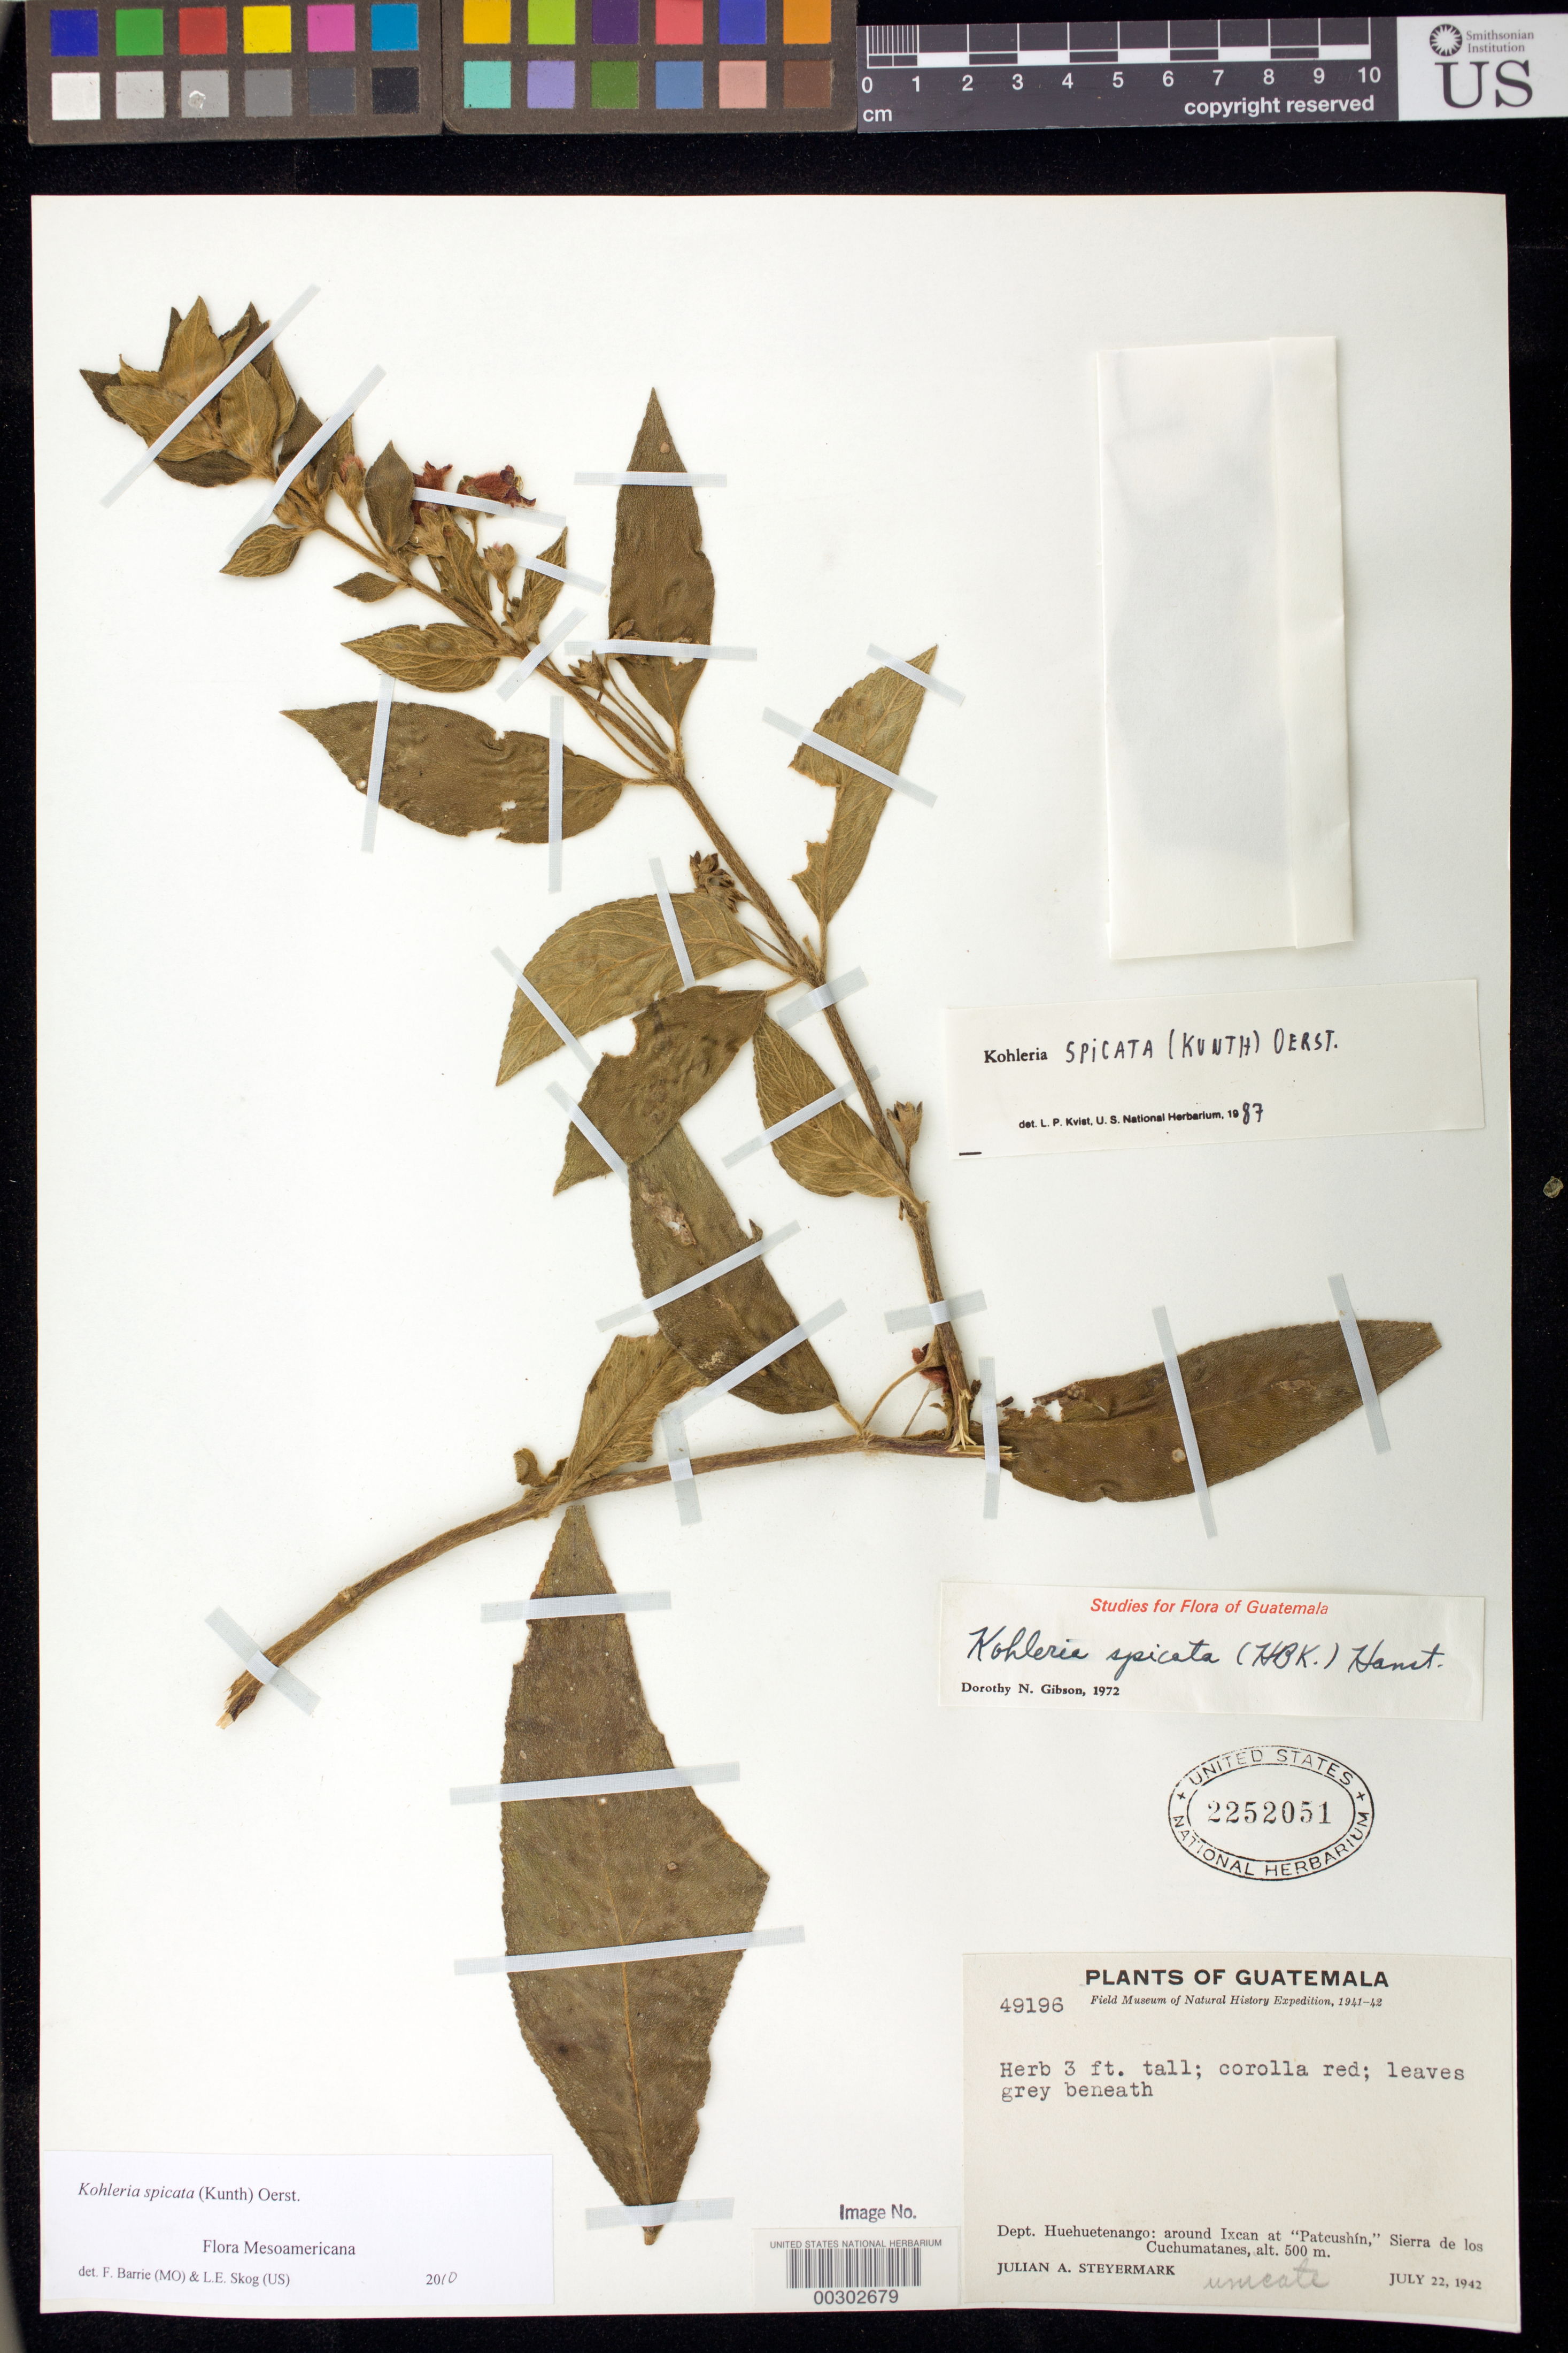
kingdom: Plantae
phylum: Tracheophyta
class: Magnoliopsida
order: Lamiales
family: Gesneriaceae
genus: Kohleria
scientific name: Kohleria spicata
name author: (Kunth) Oerst.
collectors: J. Steyermark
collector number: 49196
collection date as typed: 22 Jul 1942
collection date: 1942-07-22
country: Guatemala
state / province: Huehuetenango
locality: Around Ixcan at "Patcushin," Sierra de Los Cuchumatanes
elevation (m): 500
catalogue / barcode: US 2252051